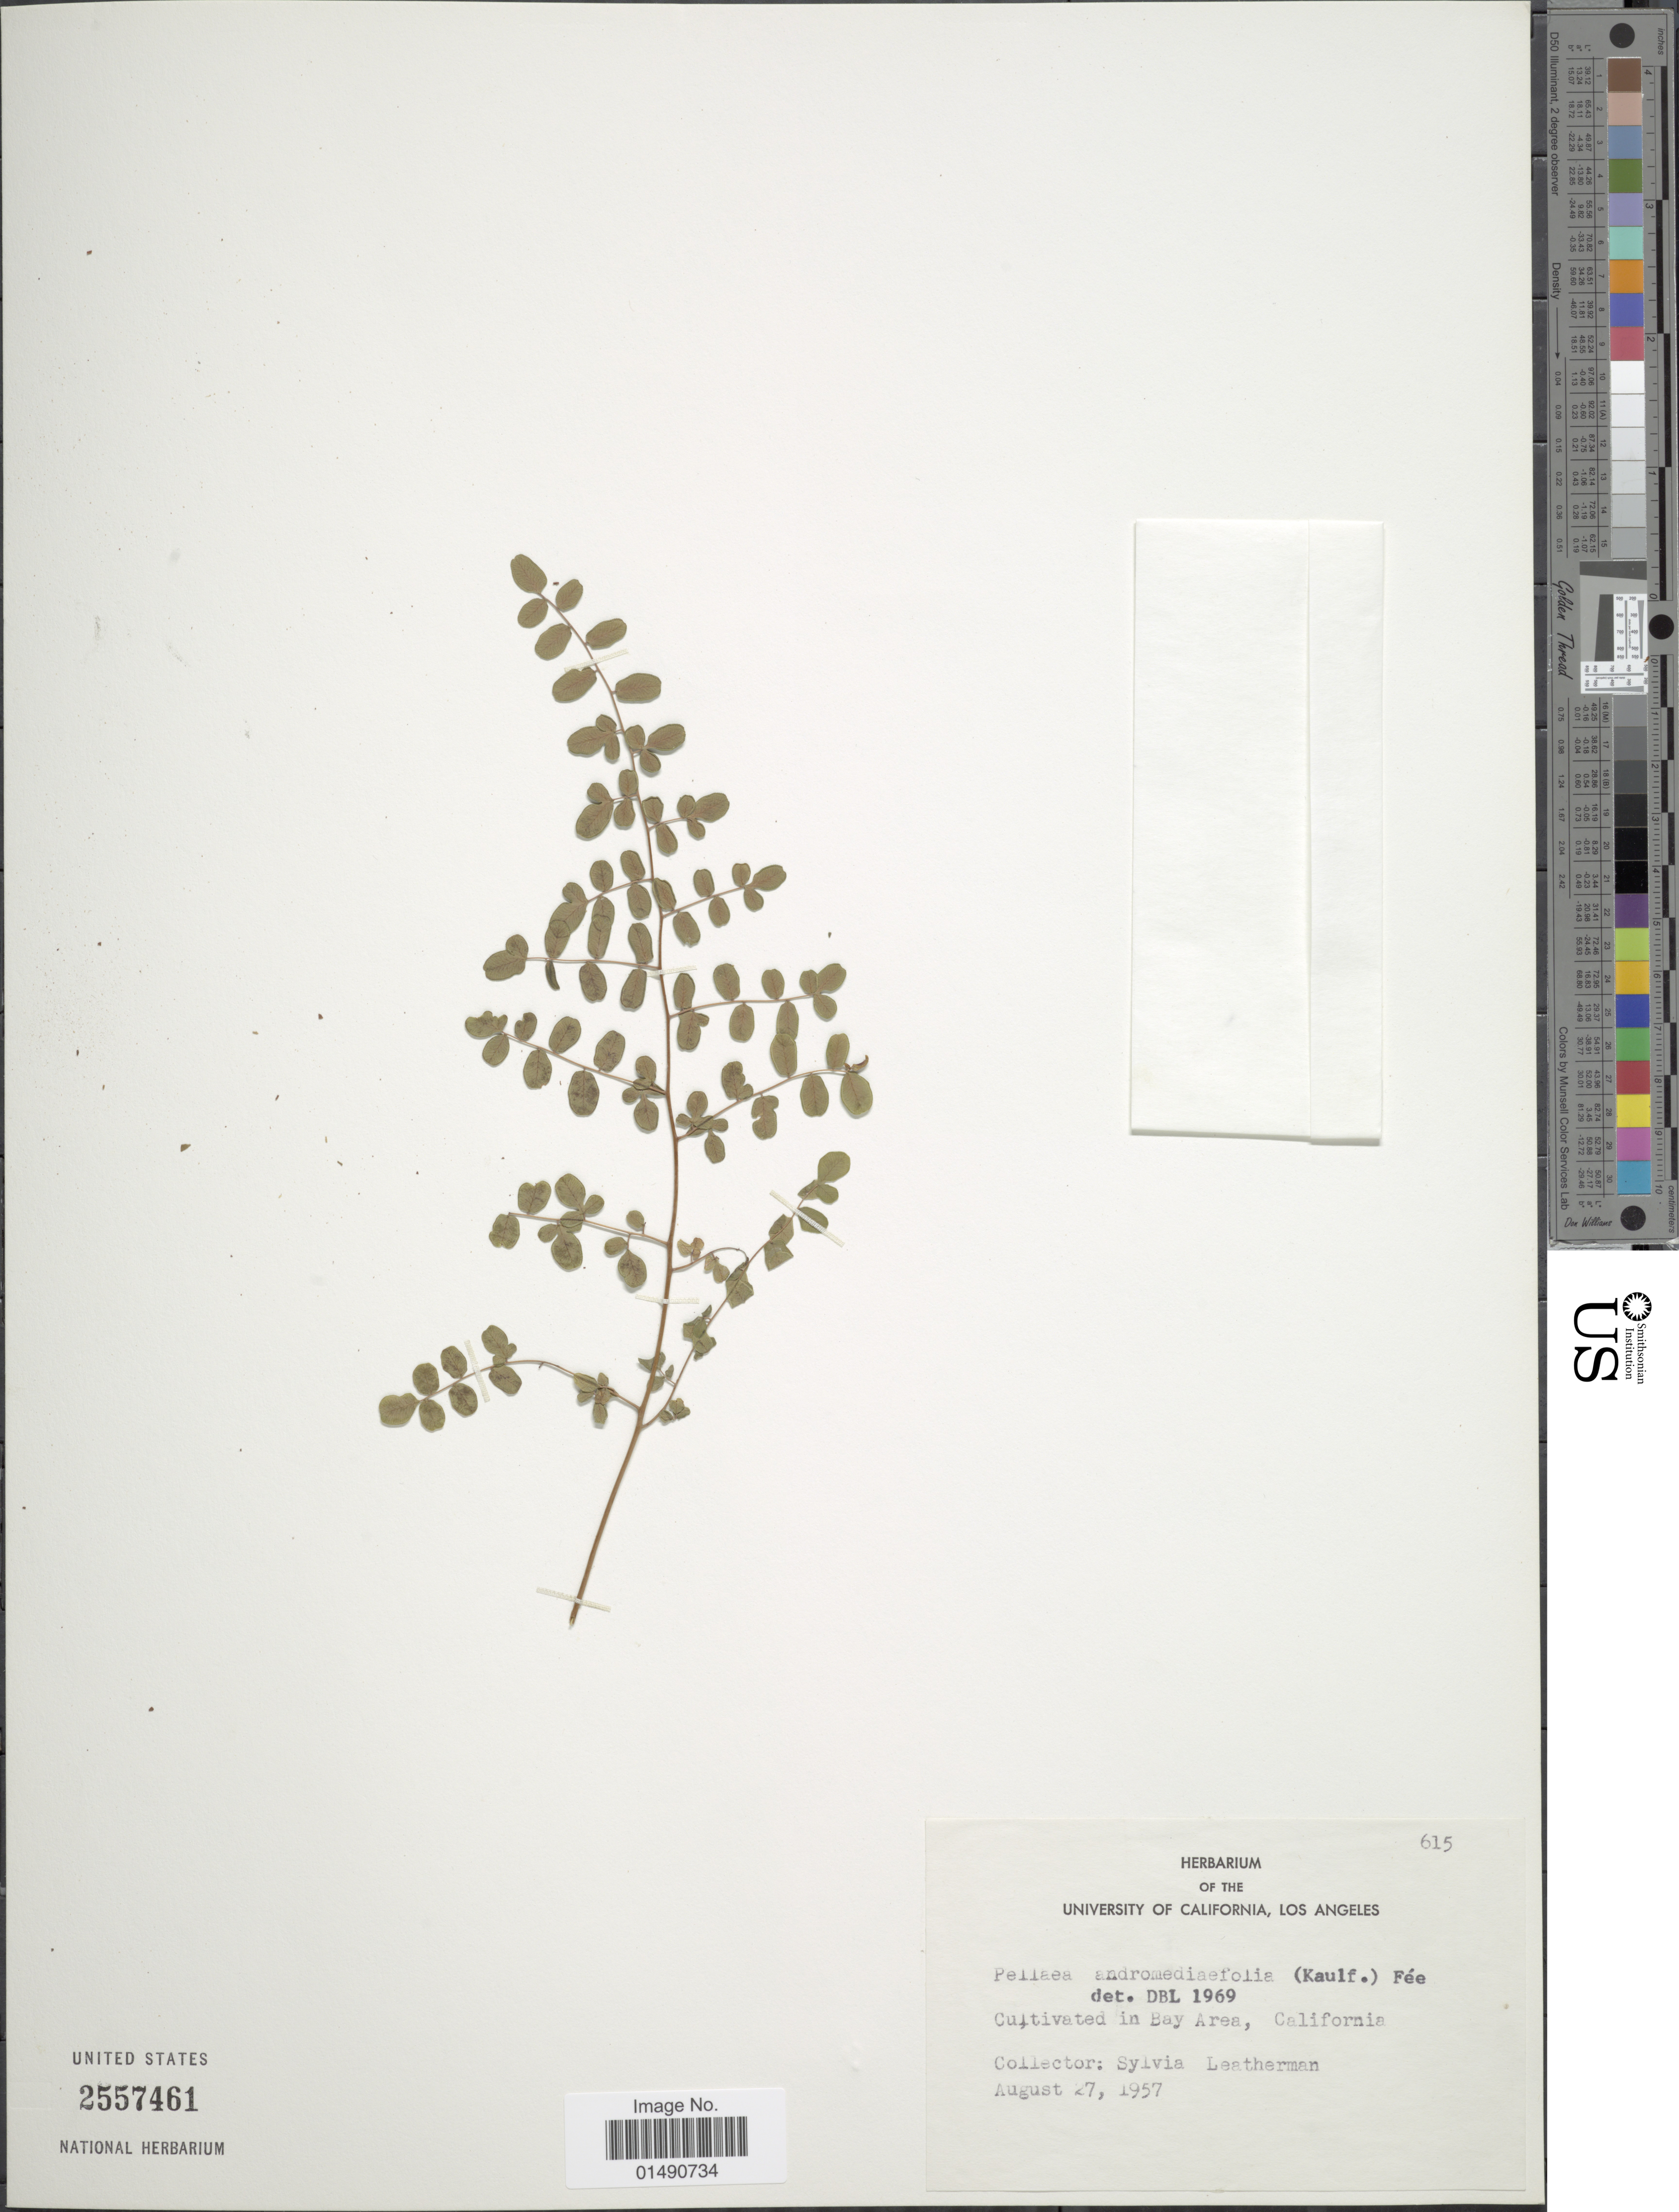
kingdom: Plantae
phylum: Tracheophyta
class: Polypodiopsida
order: Polypodiales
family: Pteridaceae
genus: Pellaea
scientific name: Pellaea andromedifolia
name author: (Kaulf.) Fée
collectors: S. Leatherman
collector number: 615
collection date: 1957-08-27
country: United States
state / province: California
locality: Bay Area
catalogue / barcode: US 2557461